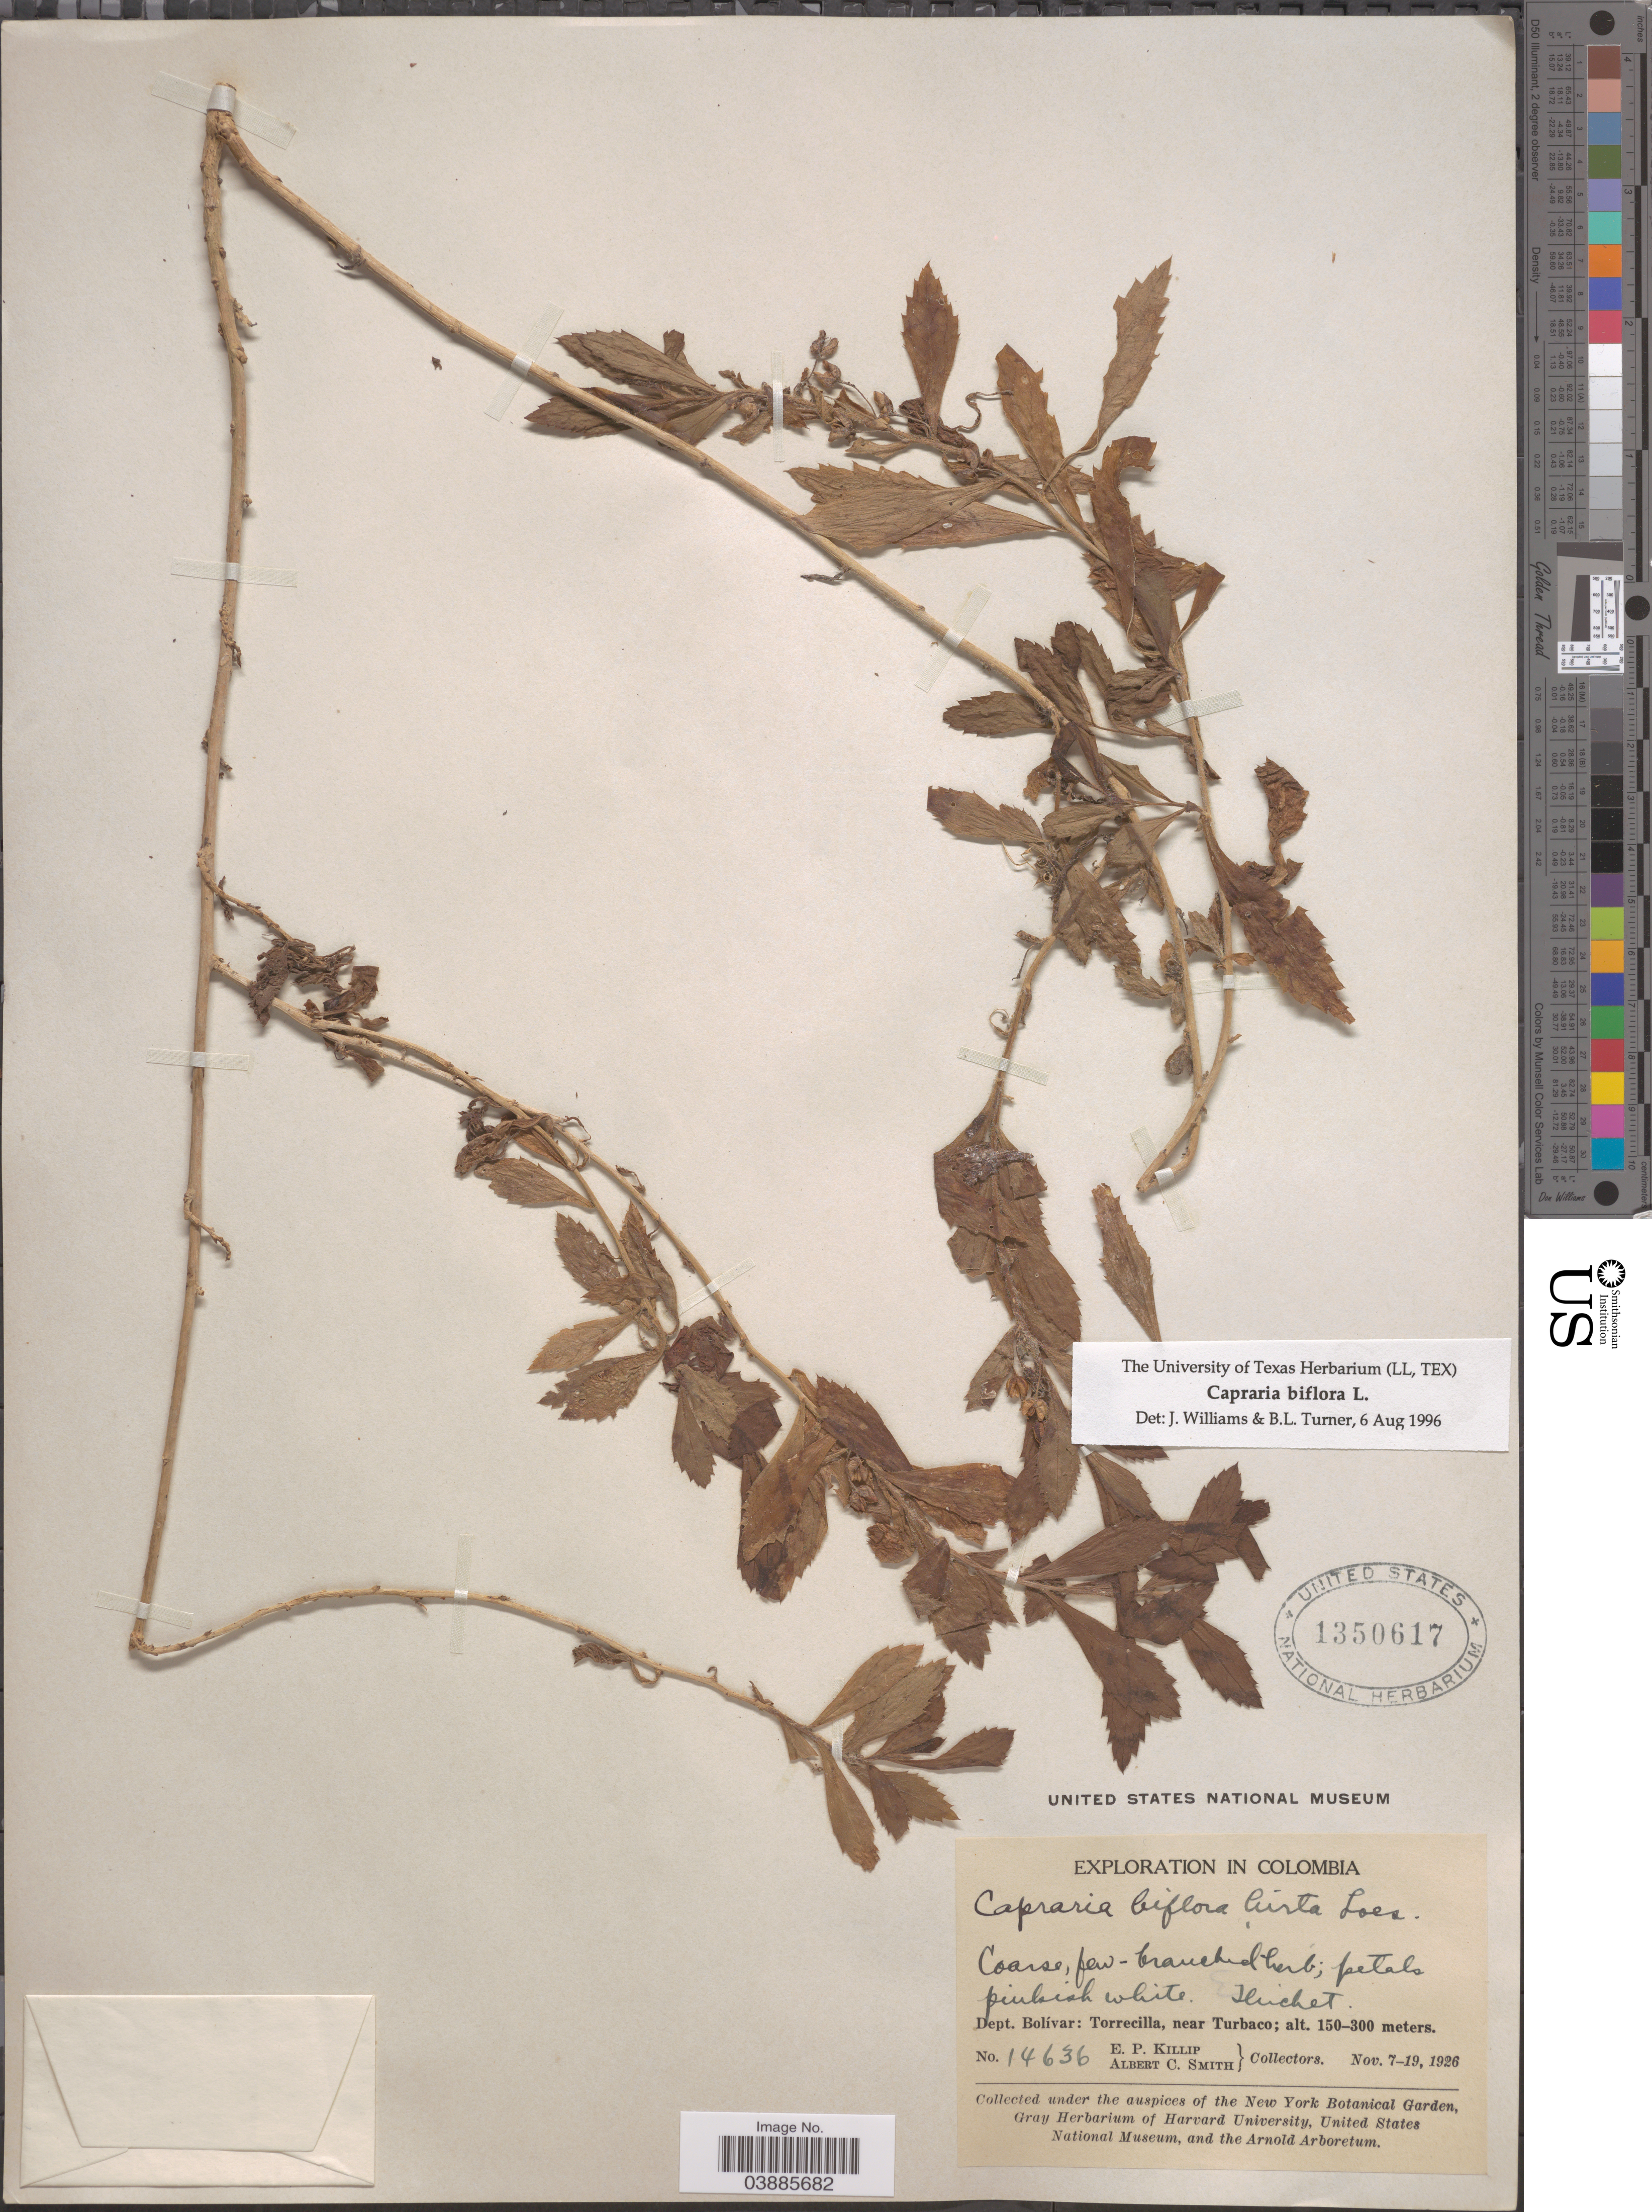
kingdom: Plantae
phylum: Tracheophyta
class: Magnoliopsida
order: Lamiales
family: Scrophulariaceae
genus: Capraria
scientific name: Capraria biflora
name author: L.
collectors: E. P. Killip & A. C. Smith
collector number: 14636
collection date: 1926-11-07/1926-11-19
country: Colombia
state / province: Bolívar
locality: Dept. Bolívar: Torrecilla, near Turbaco.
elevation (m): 150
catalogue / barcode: US 1350617